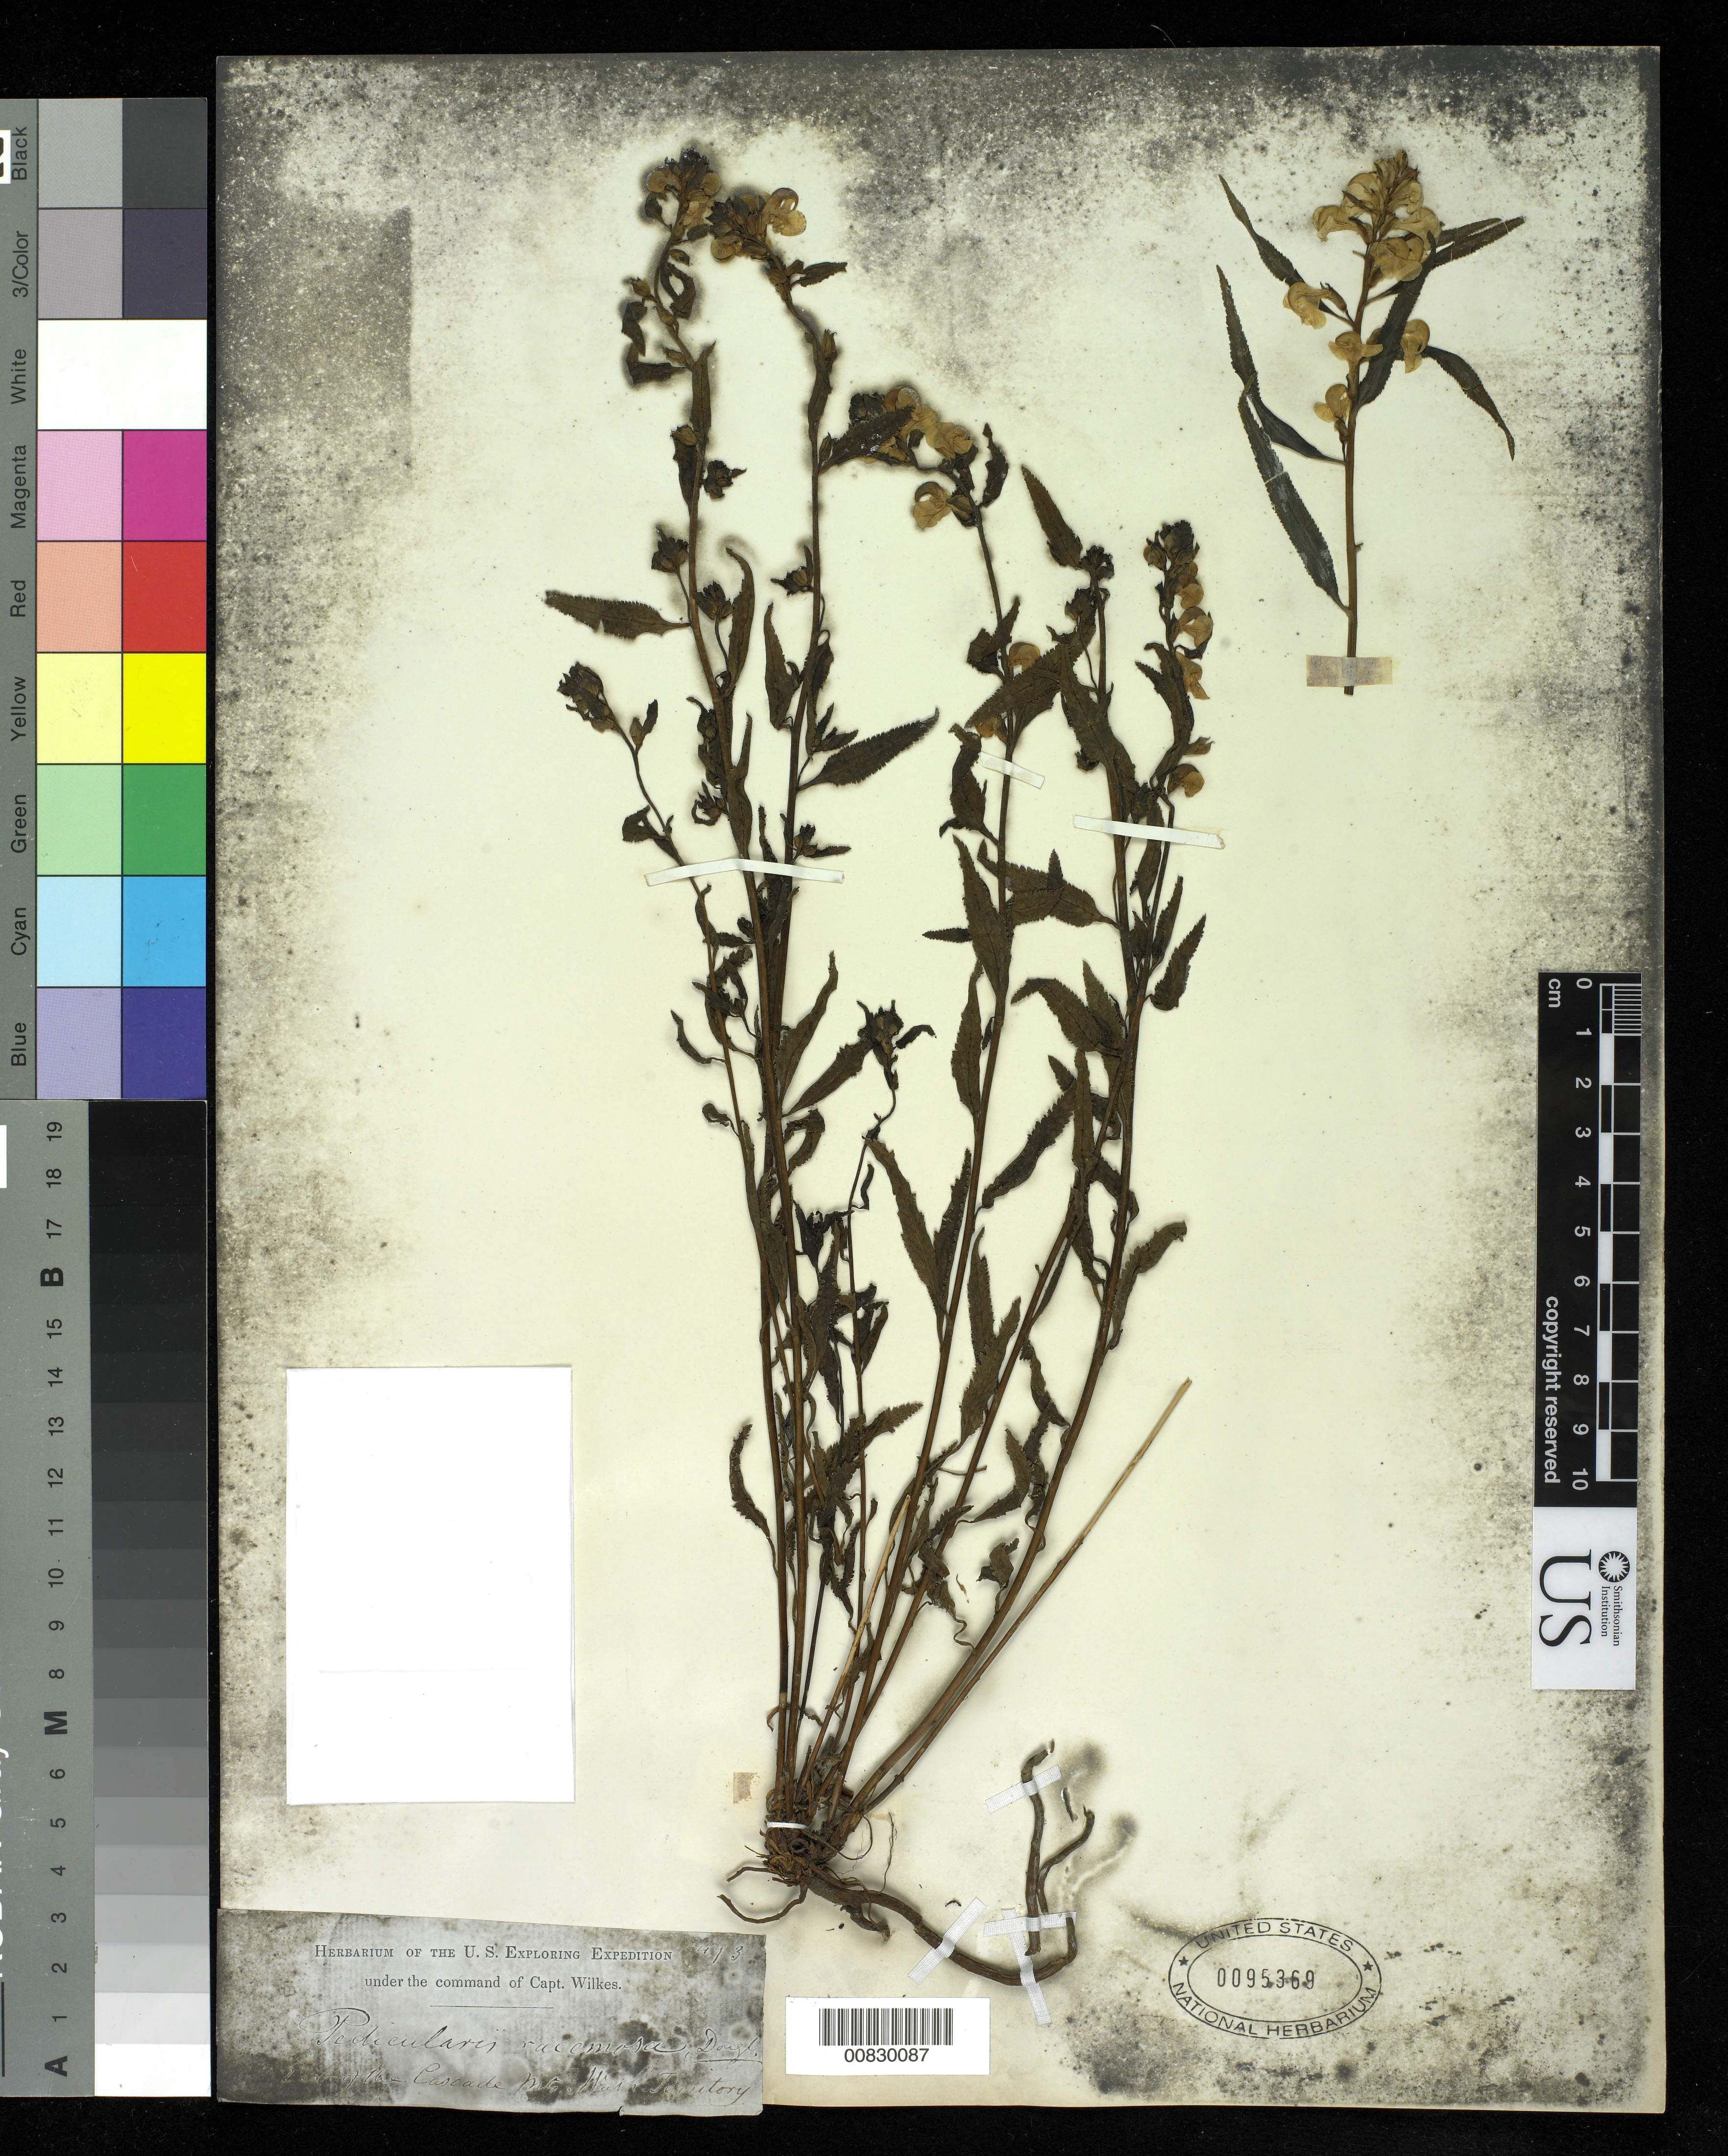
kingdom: Plantae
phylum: Tracheophyta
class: Magnoliopsida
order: Lamiales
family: Orobanchaceae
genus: Pedicularis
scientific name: Pedicularis racemosa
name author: Douglas ex Benth.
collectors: Wilkes Explor. Exped.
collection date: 1838/1842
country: United States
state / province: Washington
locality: East of the Cascade Mts., Wash Territory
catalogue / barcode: US 75369